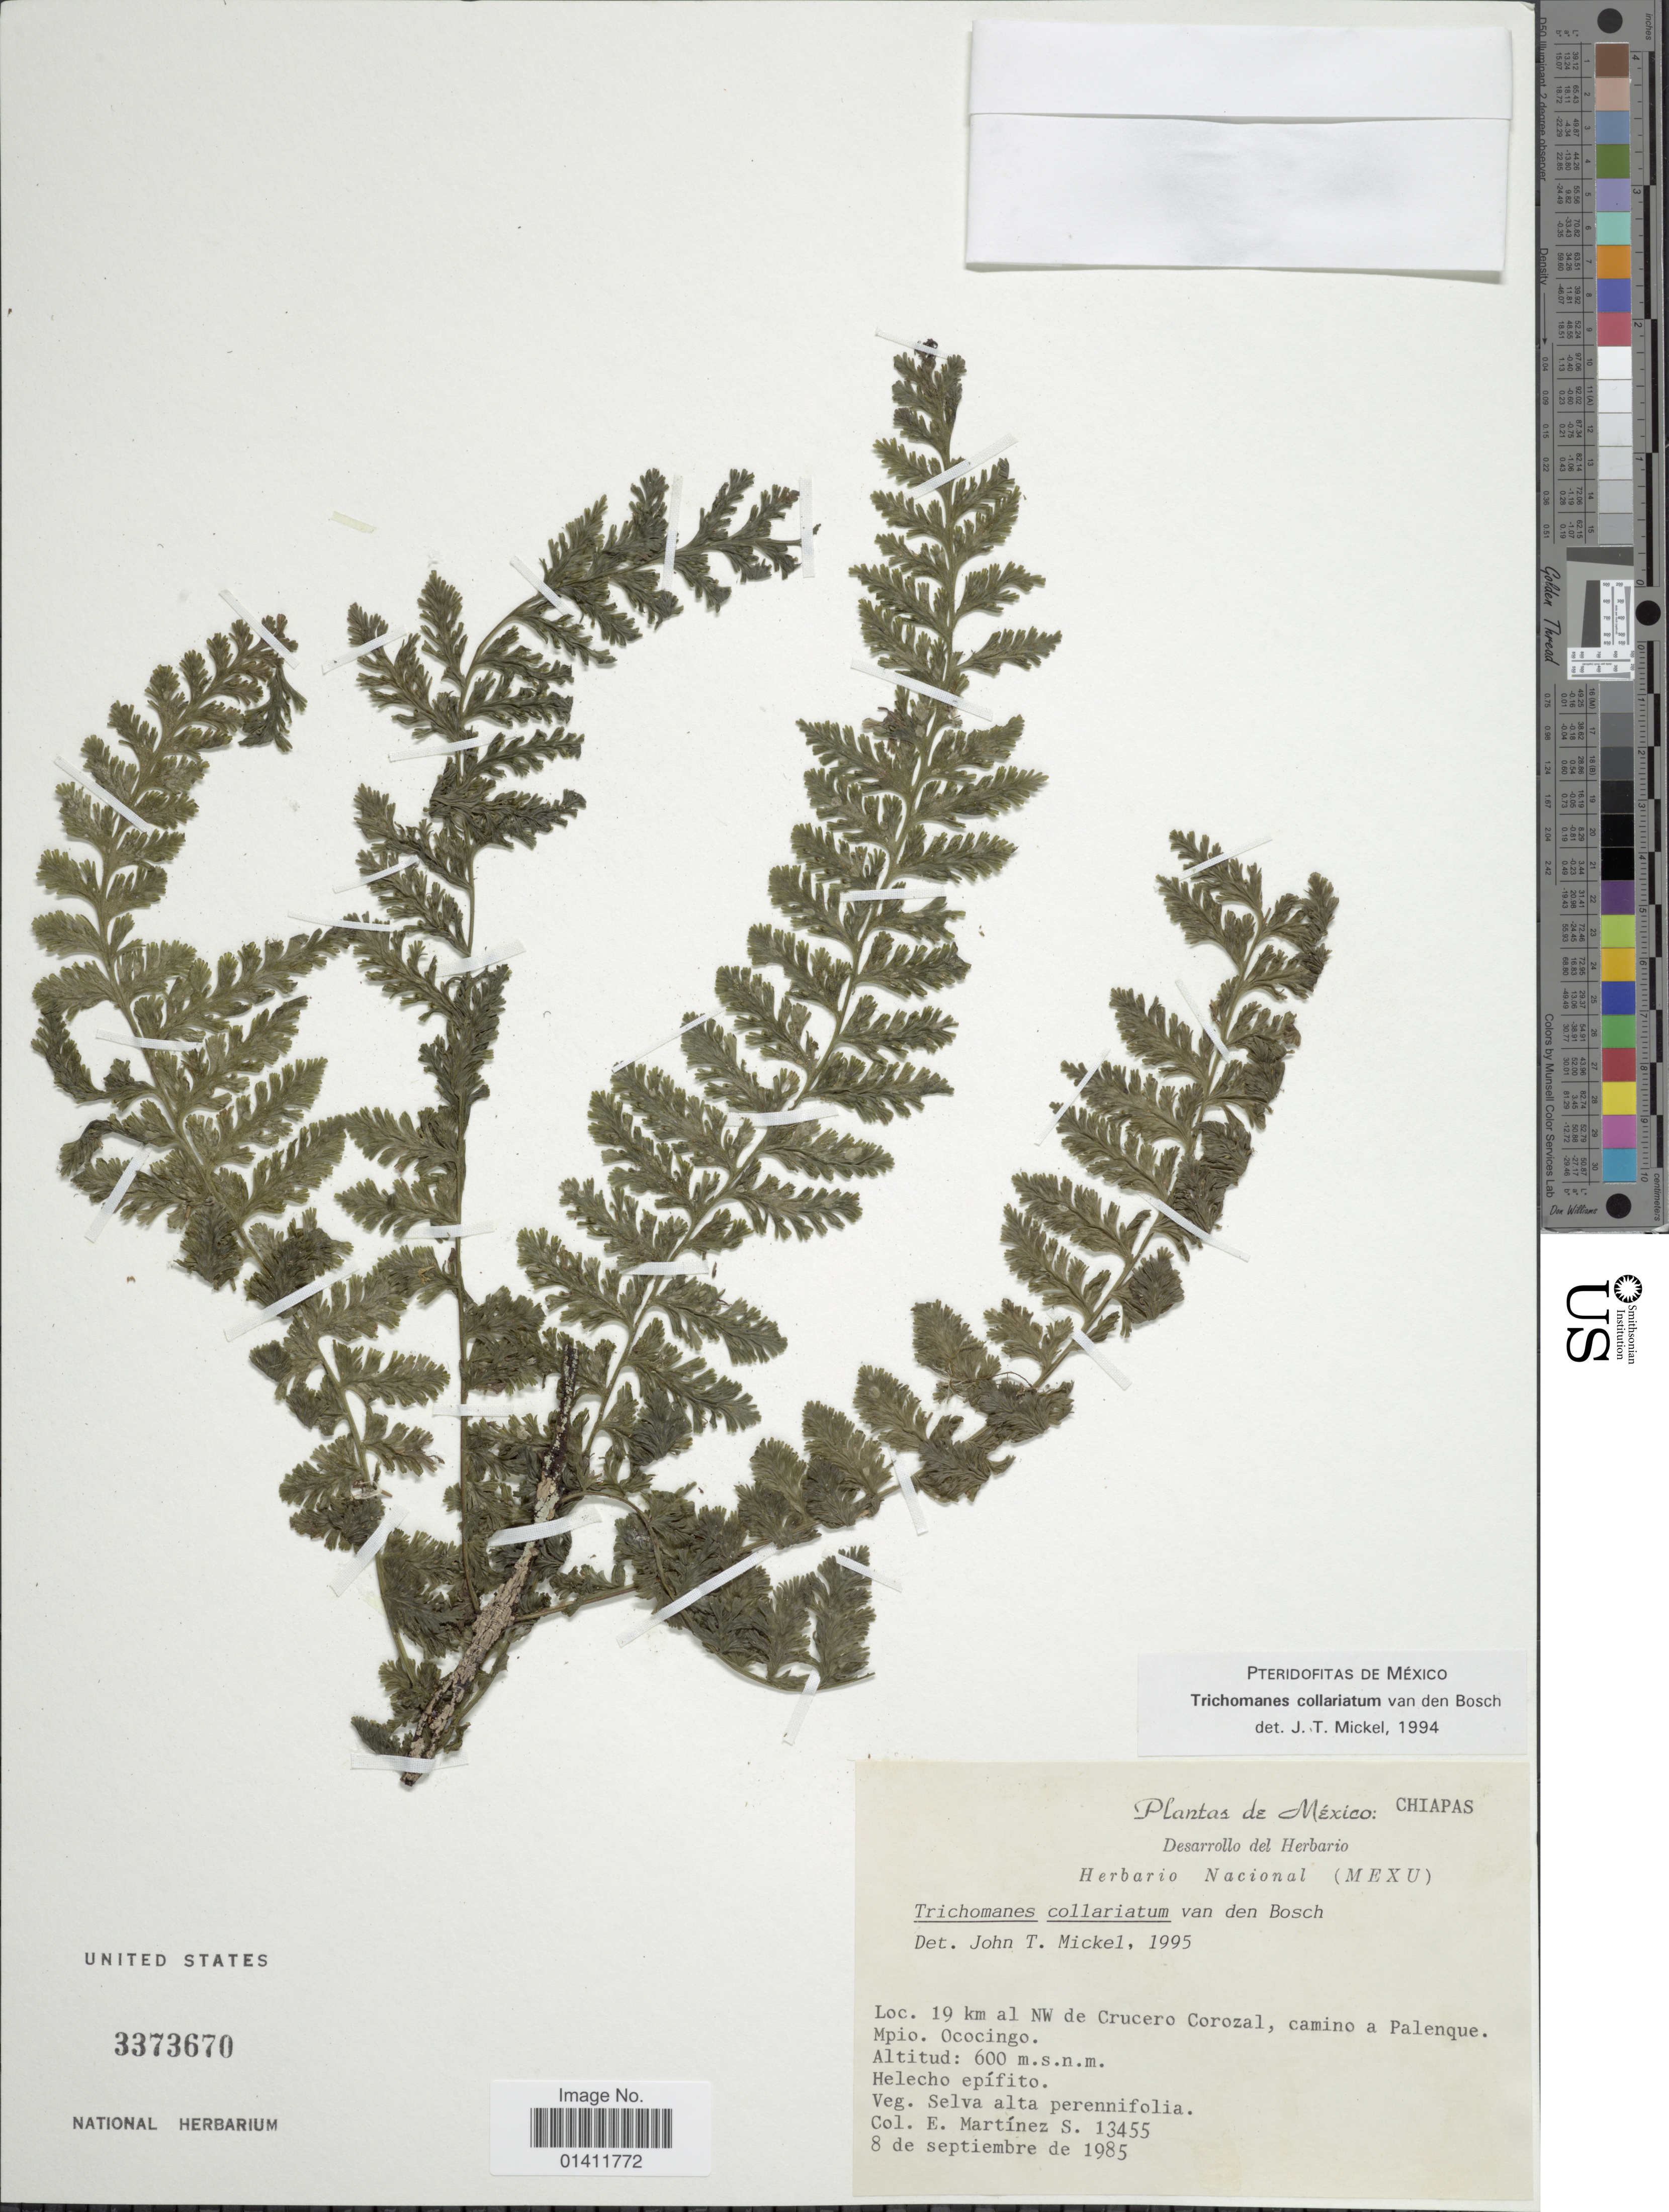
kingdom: Plantae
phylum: Tracheophyta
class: Polypodiopsida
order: Hymenophyllales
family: Hymenophyllaceae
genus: Vandenboschia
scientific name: Vandenboschia collariata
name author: (Bosch) Ebihara & K. Iwats.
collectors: E. M. Martínez S.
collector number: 13455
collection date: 1985-09-08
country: Mexico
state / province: Chiapas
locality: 19 km al NW de Crucero Corozal, camino a Palenque. Mpio. Ococingo.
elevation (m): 600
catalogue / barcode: US 3373670